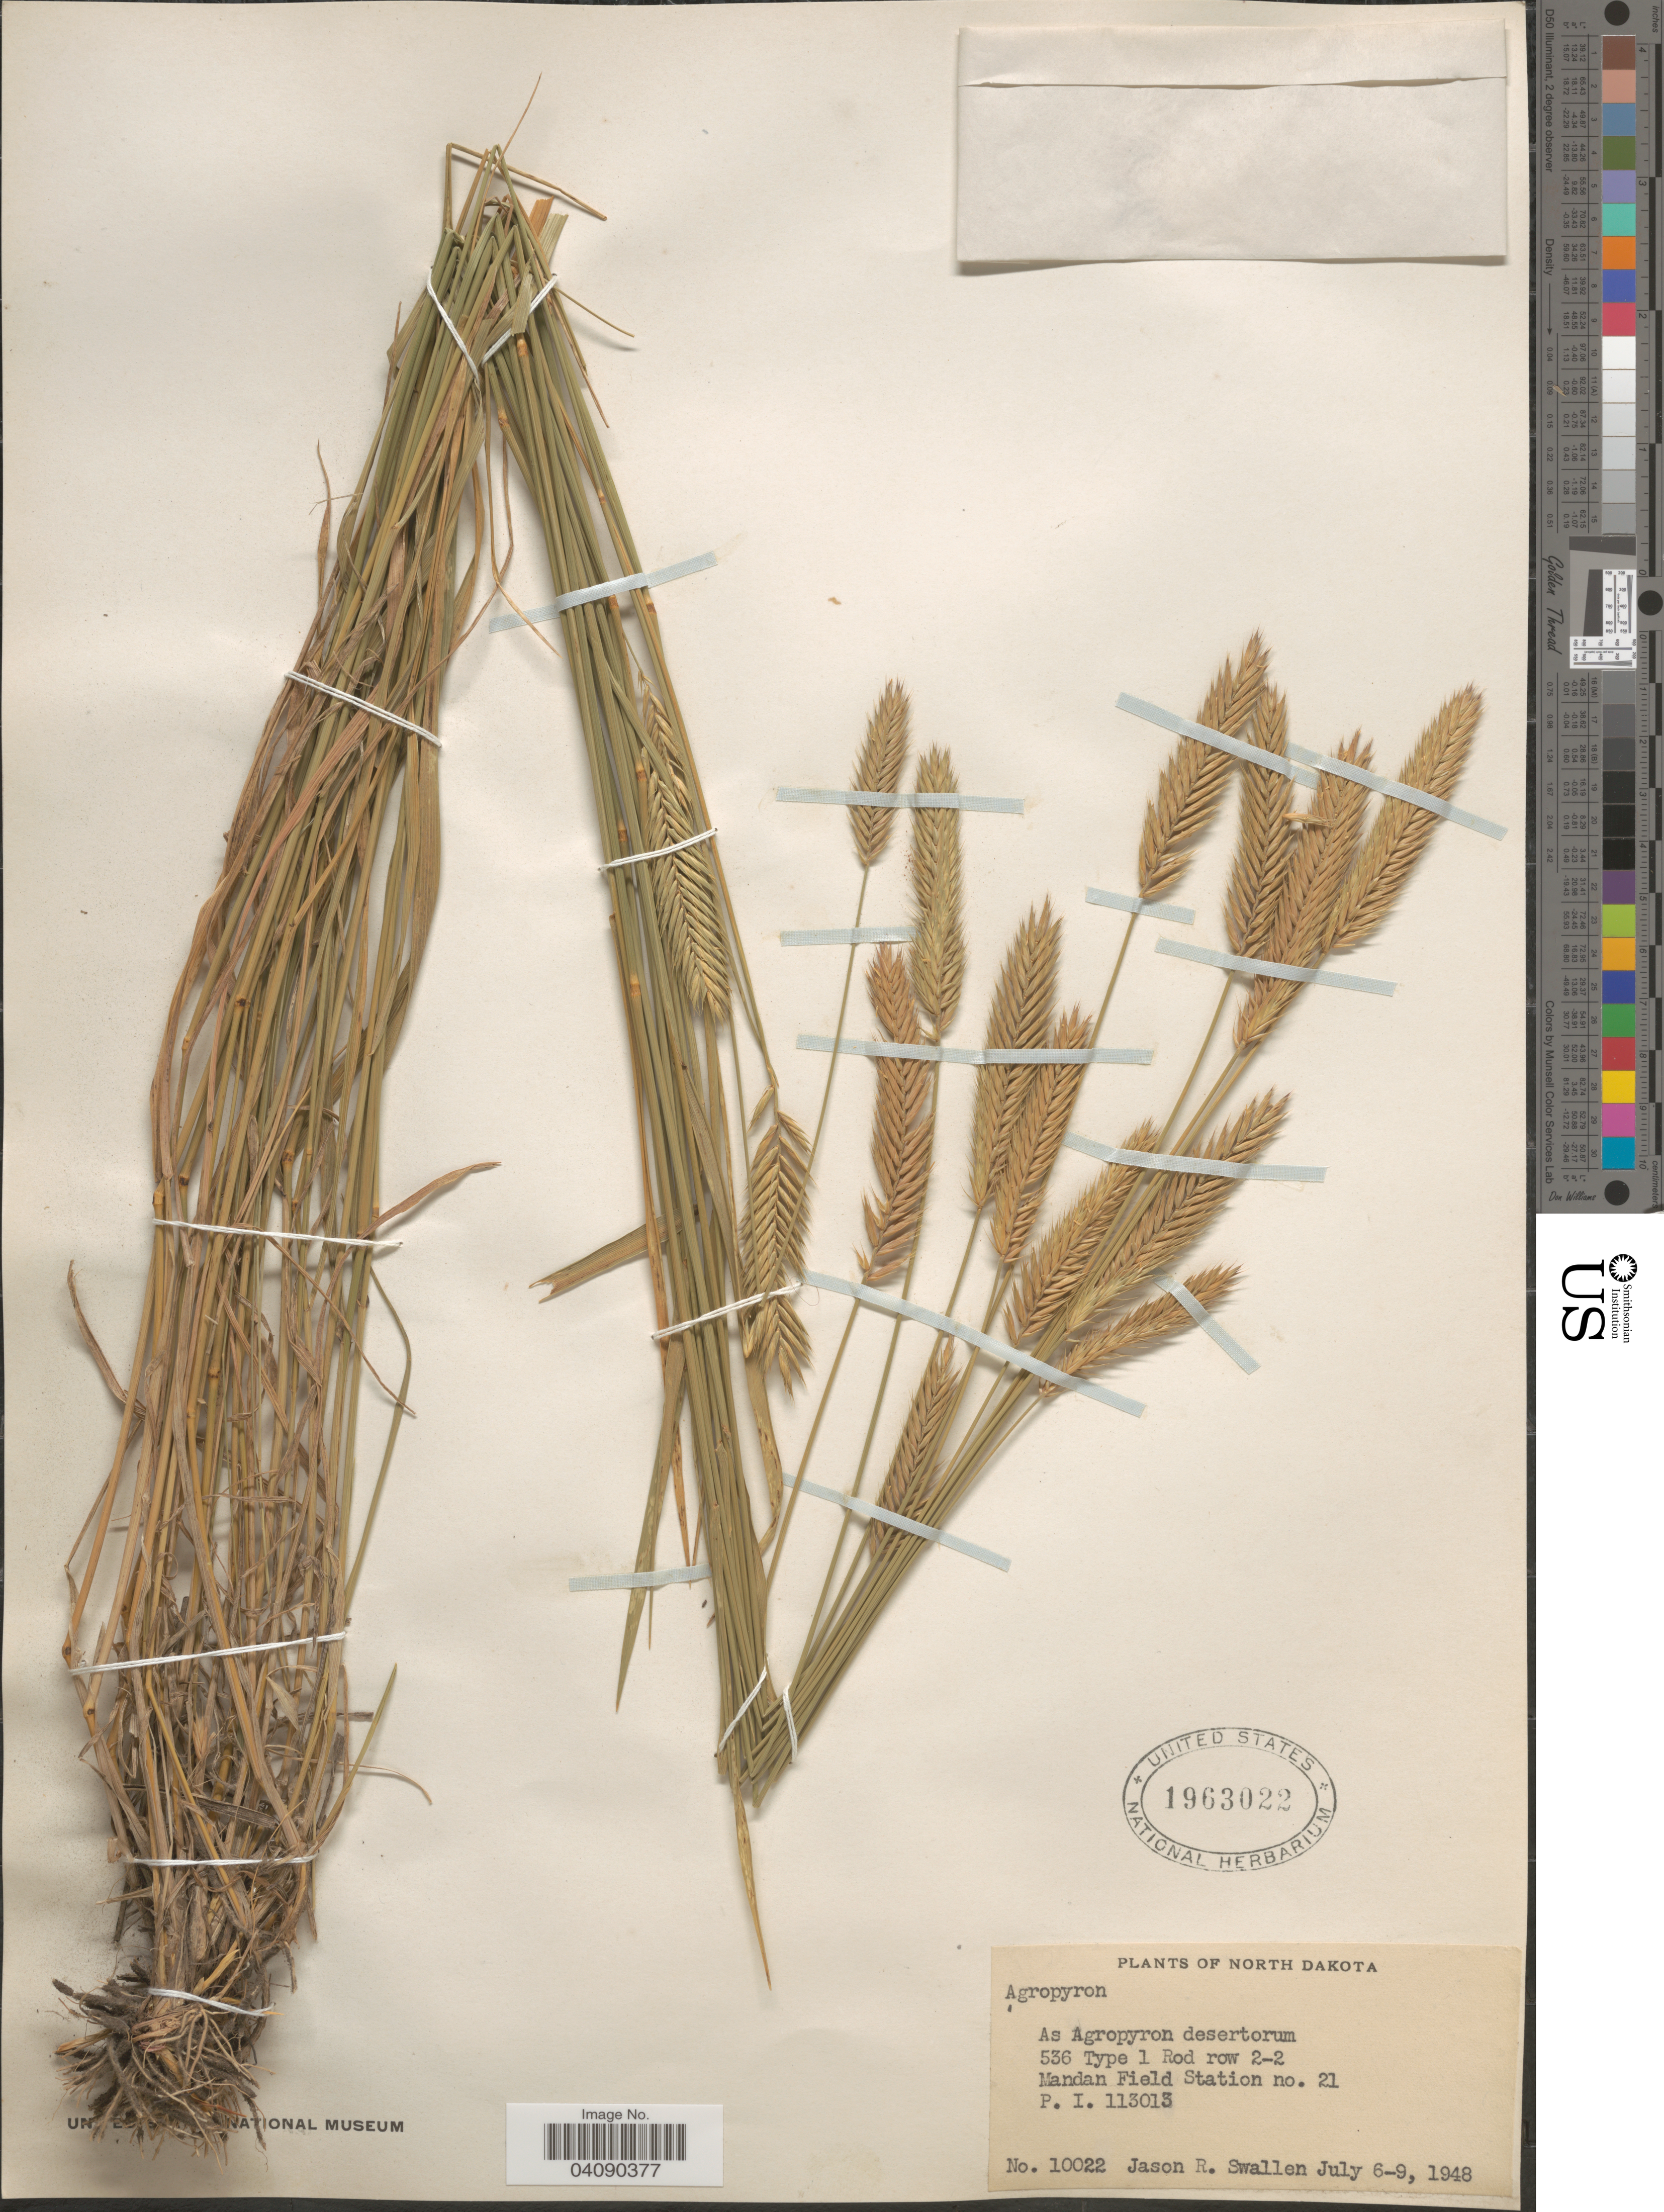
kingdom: Plantae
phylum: Tracheophyta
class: Liliopsida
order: Poales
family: Poaceae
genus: Agropyron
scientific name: Agropyron desertorum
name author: (Fisch. ex Link) Schult.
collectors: J. R. Swallen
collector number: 10022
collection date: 1948-07-06/1948-07-09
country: United States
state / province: North Dakota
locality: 536 Type 1 Rod row 2-2. Mandan Field Station no. 21.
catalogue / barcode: US 1963022